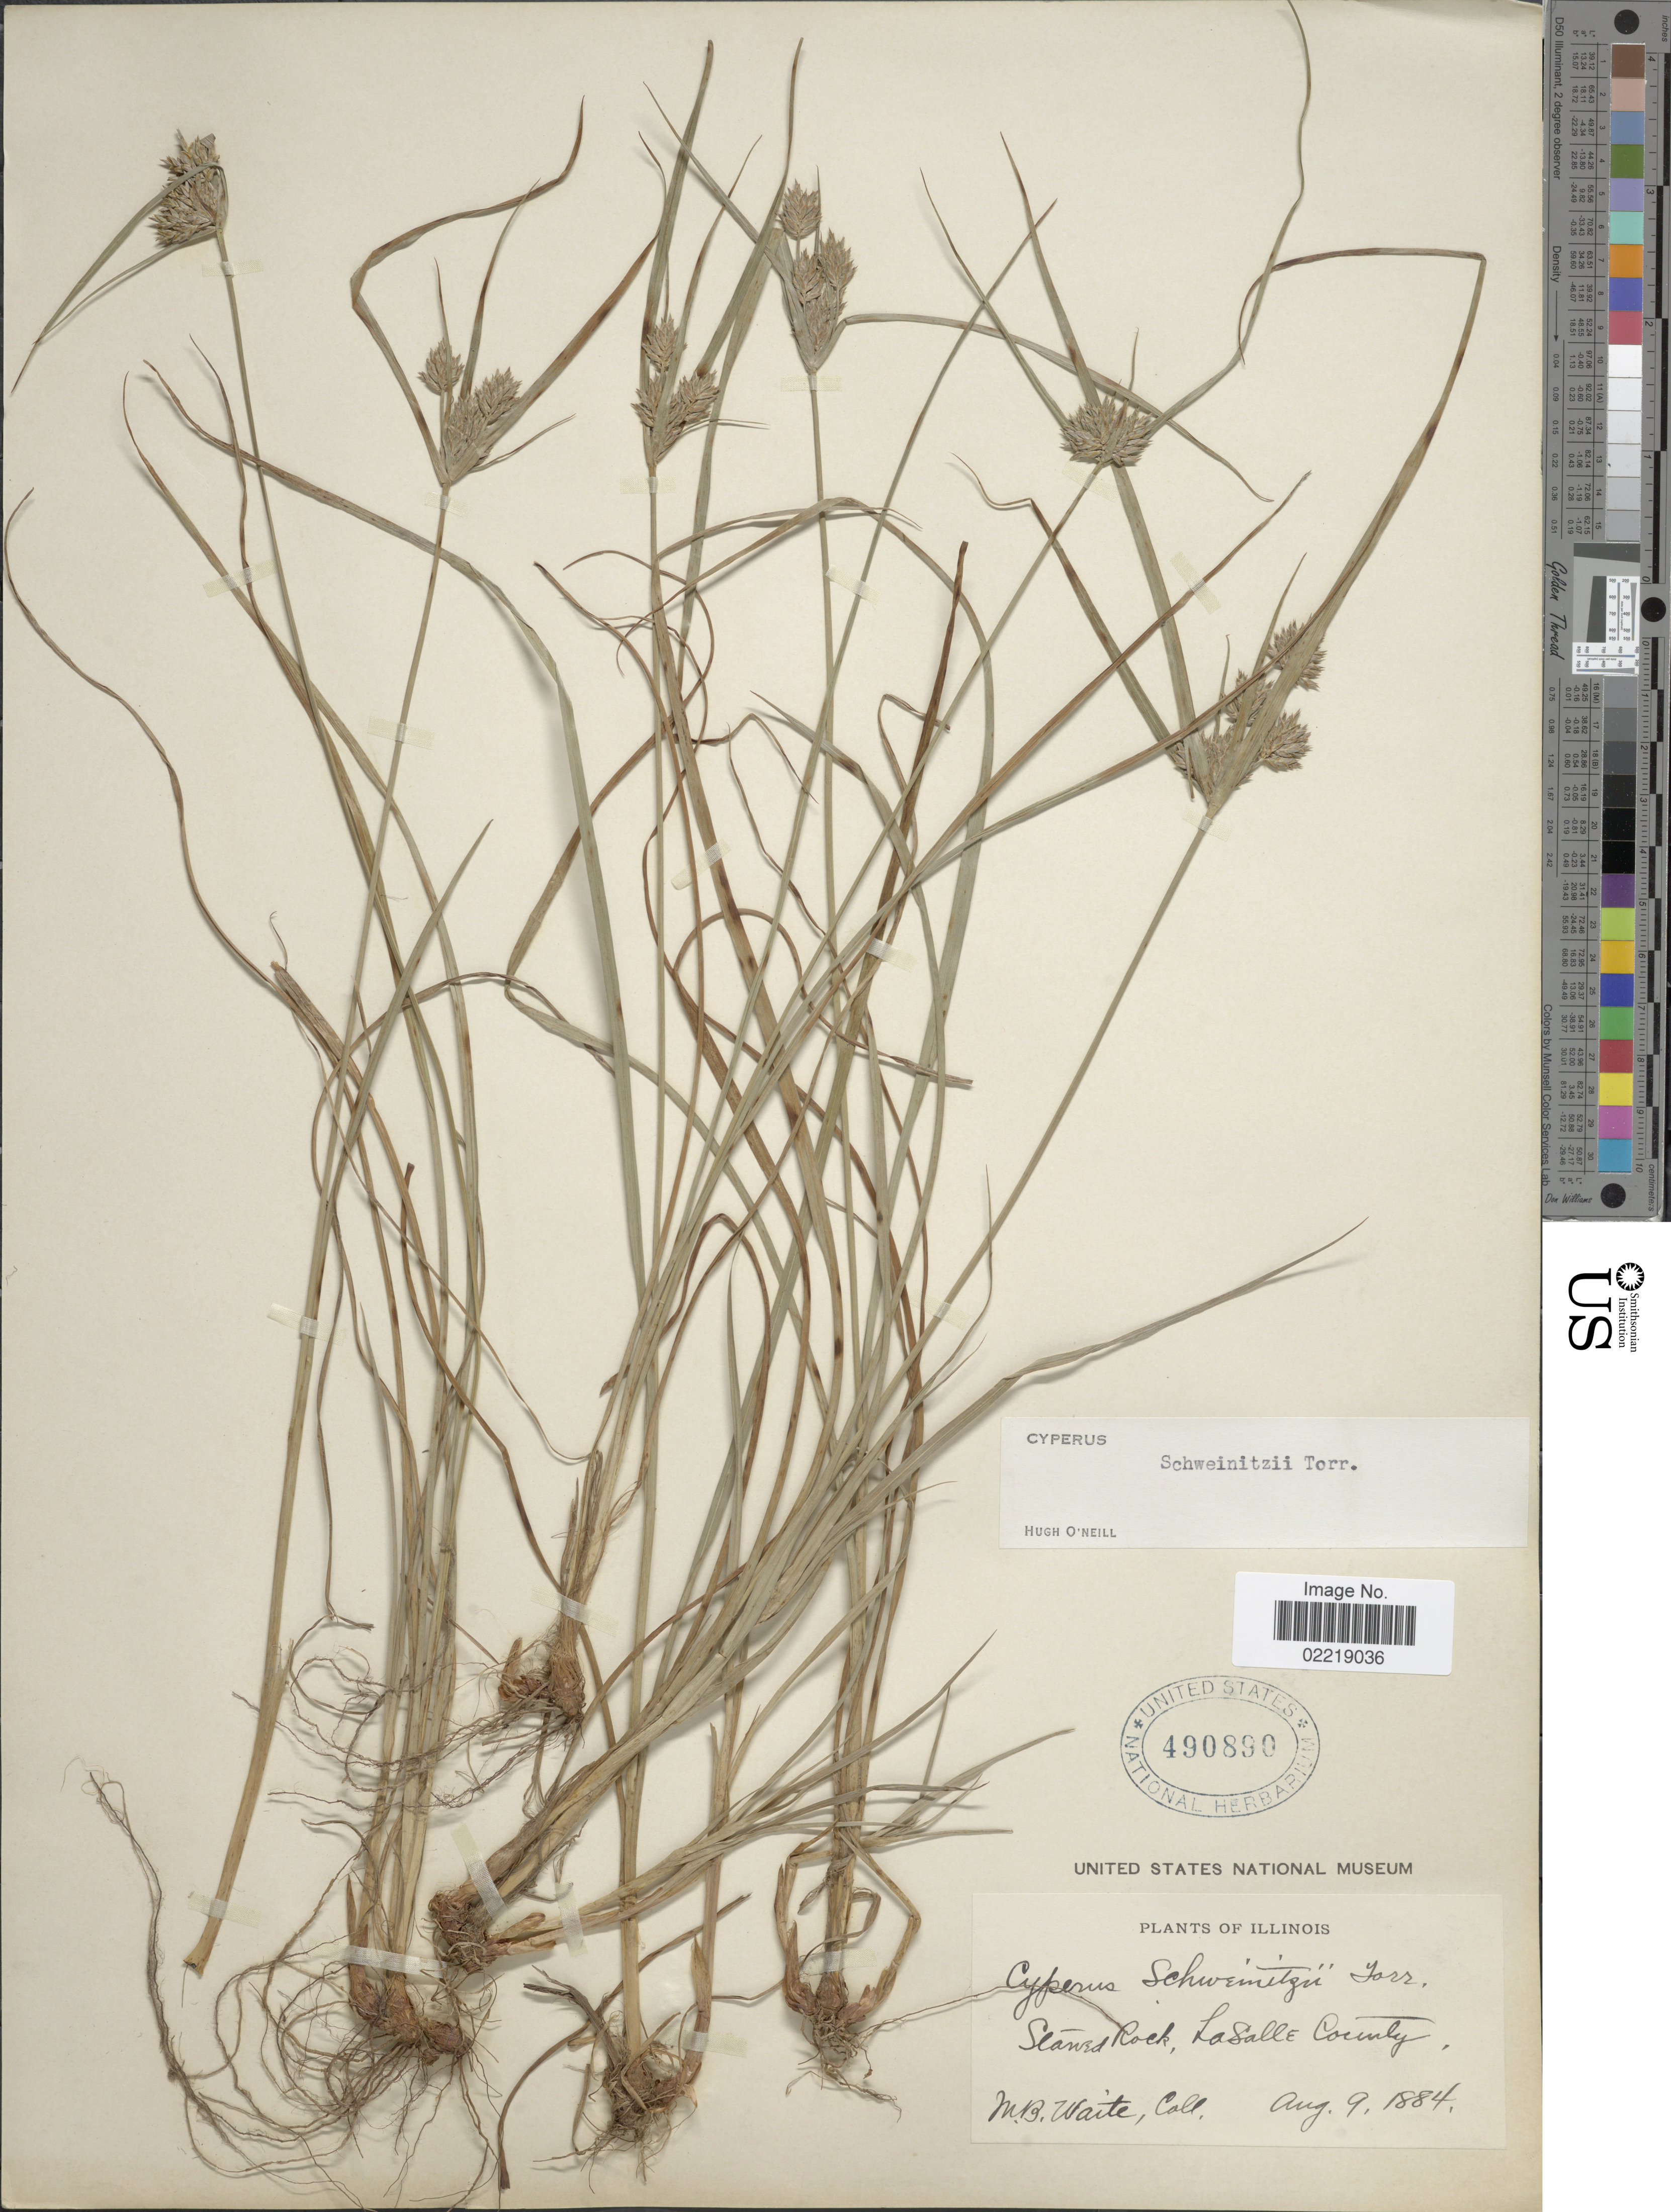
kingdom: Plantae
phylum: Tracheophyta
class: Liliopsida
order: Poales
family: Cyperaceae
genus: Cyperus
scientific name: Cyperus schweinitzii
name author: Torr.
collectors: M. B. Waite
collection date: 1884-08-09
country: United States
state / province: Illinois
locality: Starved Rock, LaSalle County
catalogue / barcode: US 490890